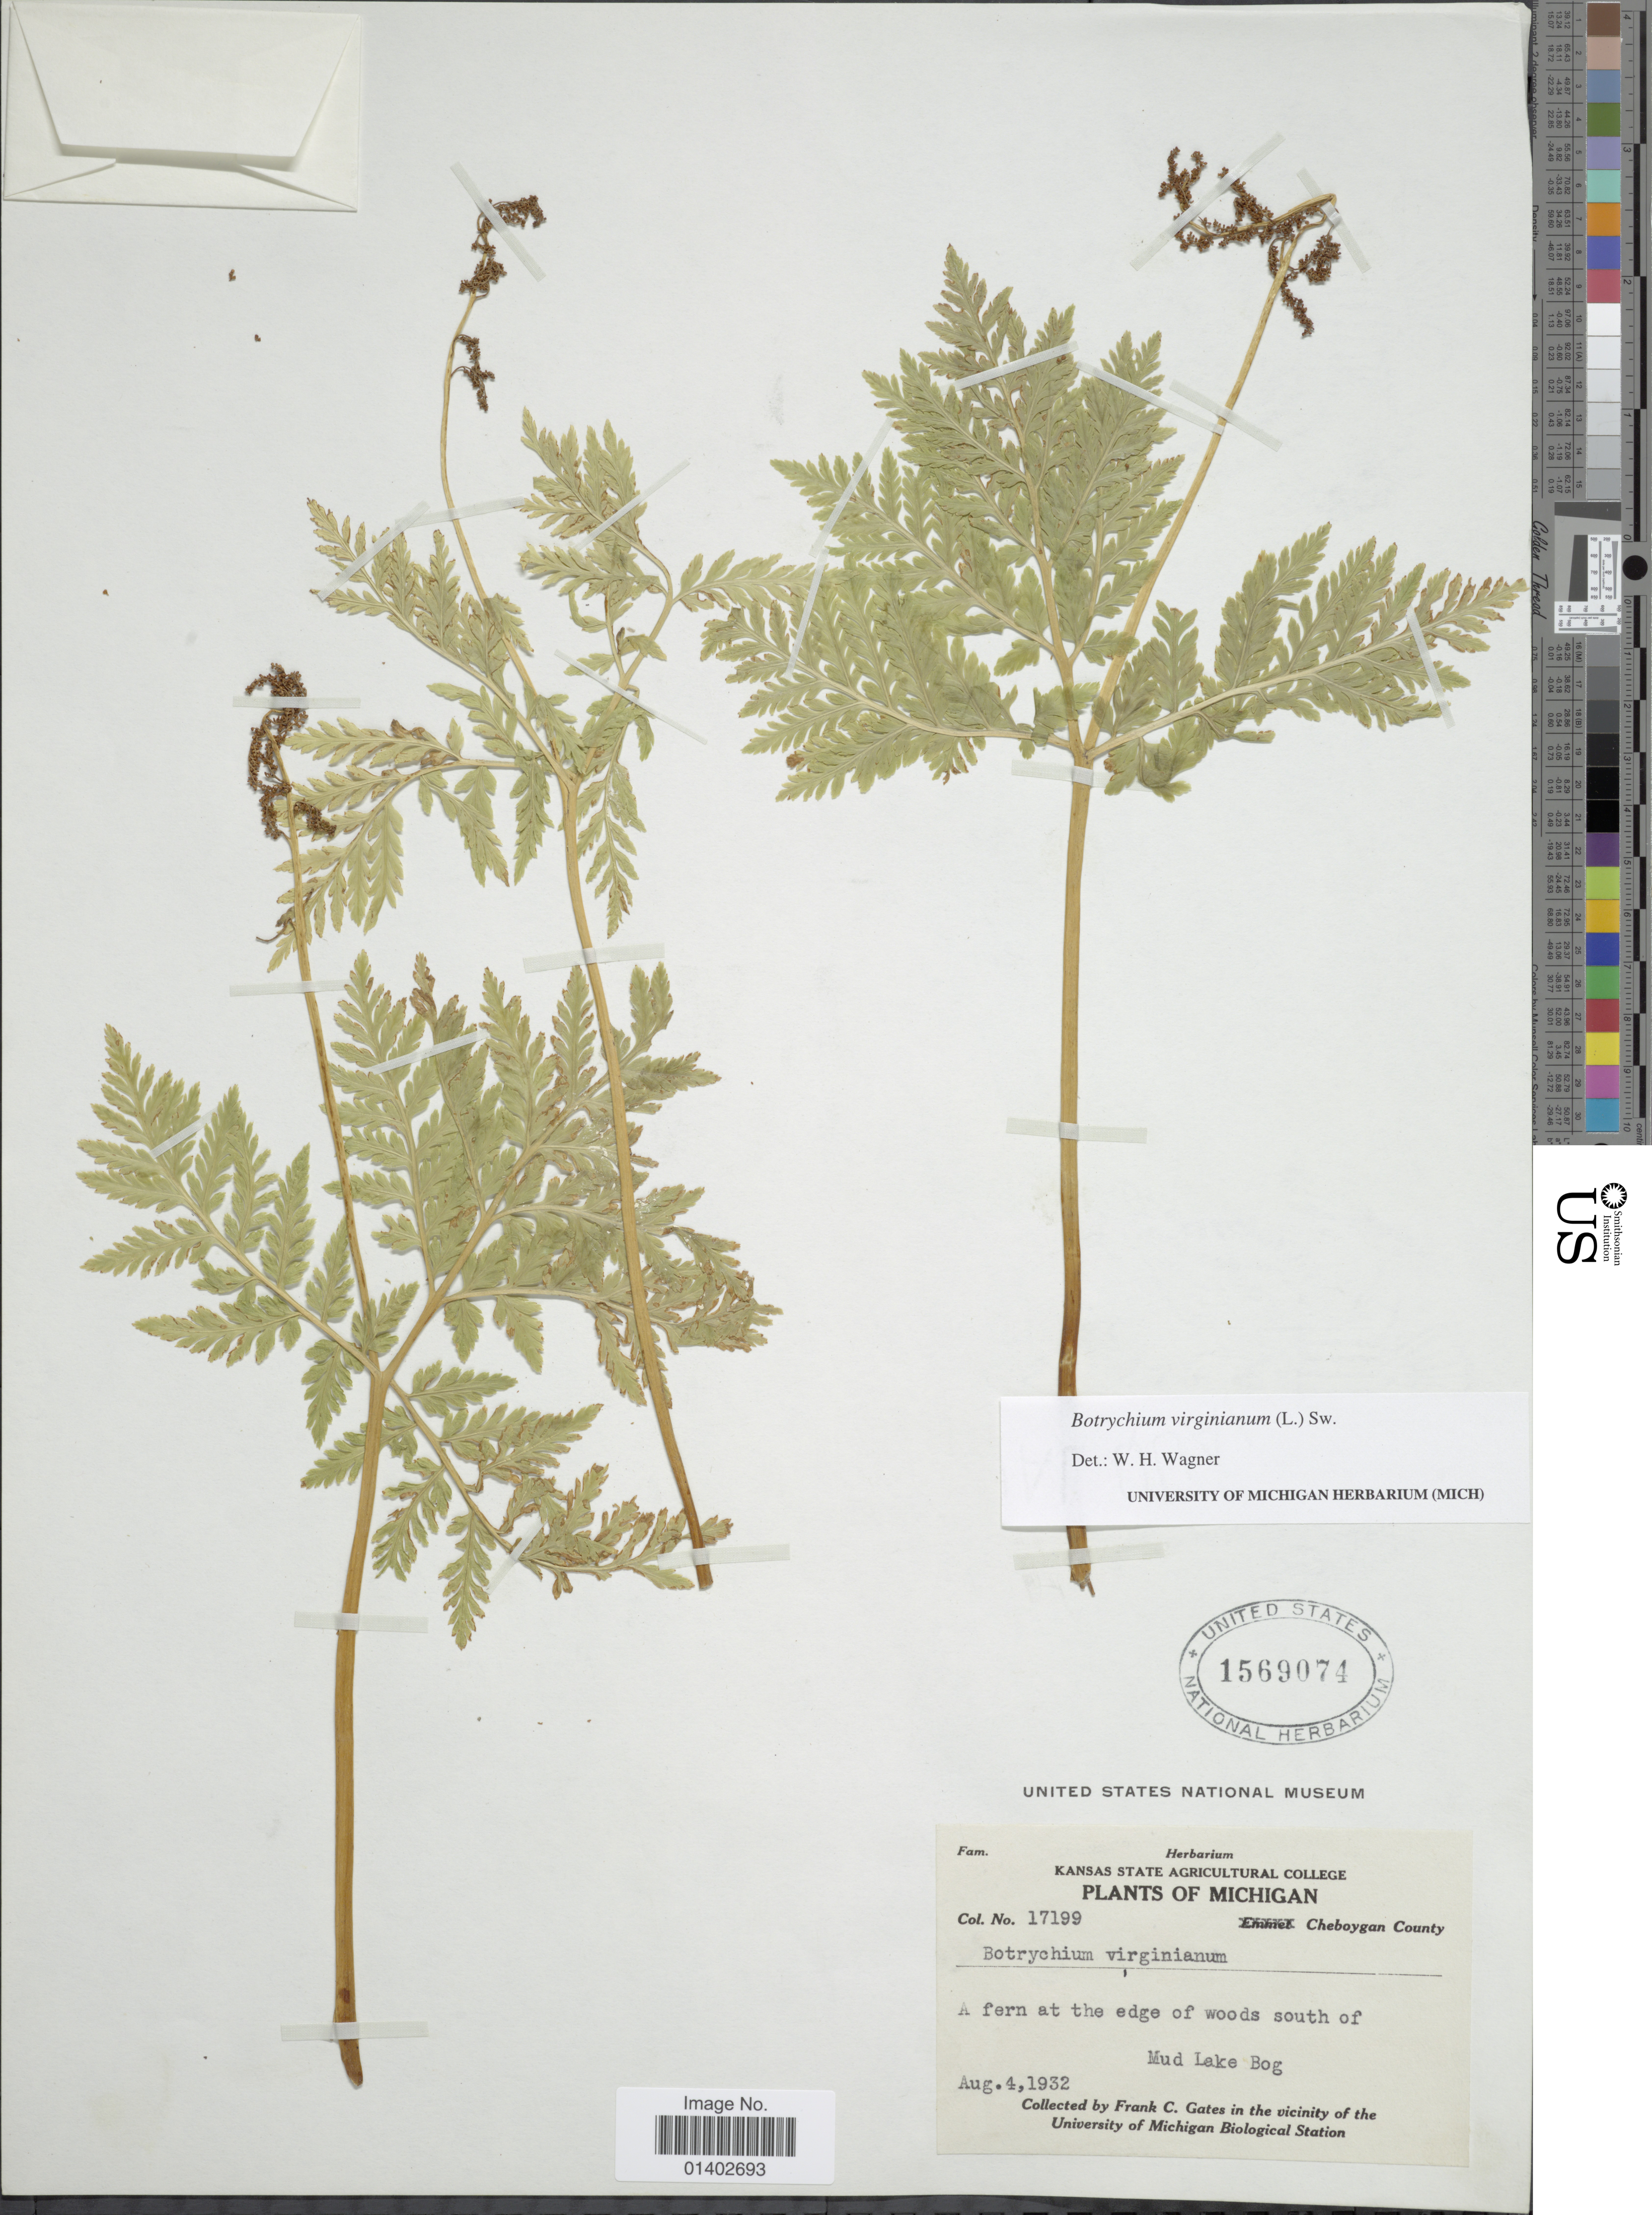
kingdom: Plantae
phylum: Tracheophyta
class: Polypodiopsida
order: Ophioglossales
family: Ophioglossaceae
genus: Botrychium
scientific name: Botrychium virginianum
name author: (L.) Sw.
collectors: F. C. Gates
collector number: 17199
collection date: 1932-08-04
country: United States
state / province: Michigan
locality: A fern at the edge of woods south of Mud Lake Bog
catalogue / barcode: US 1569074